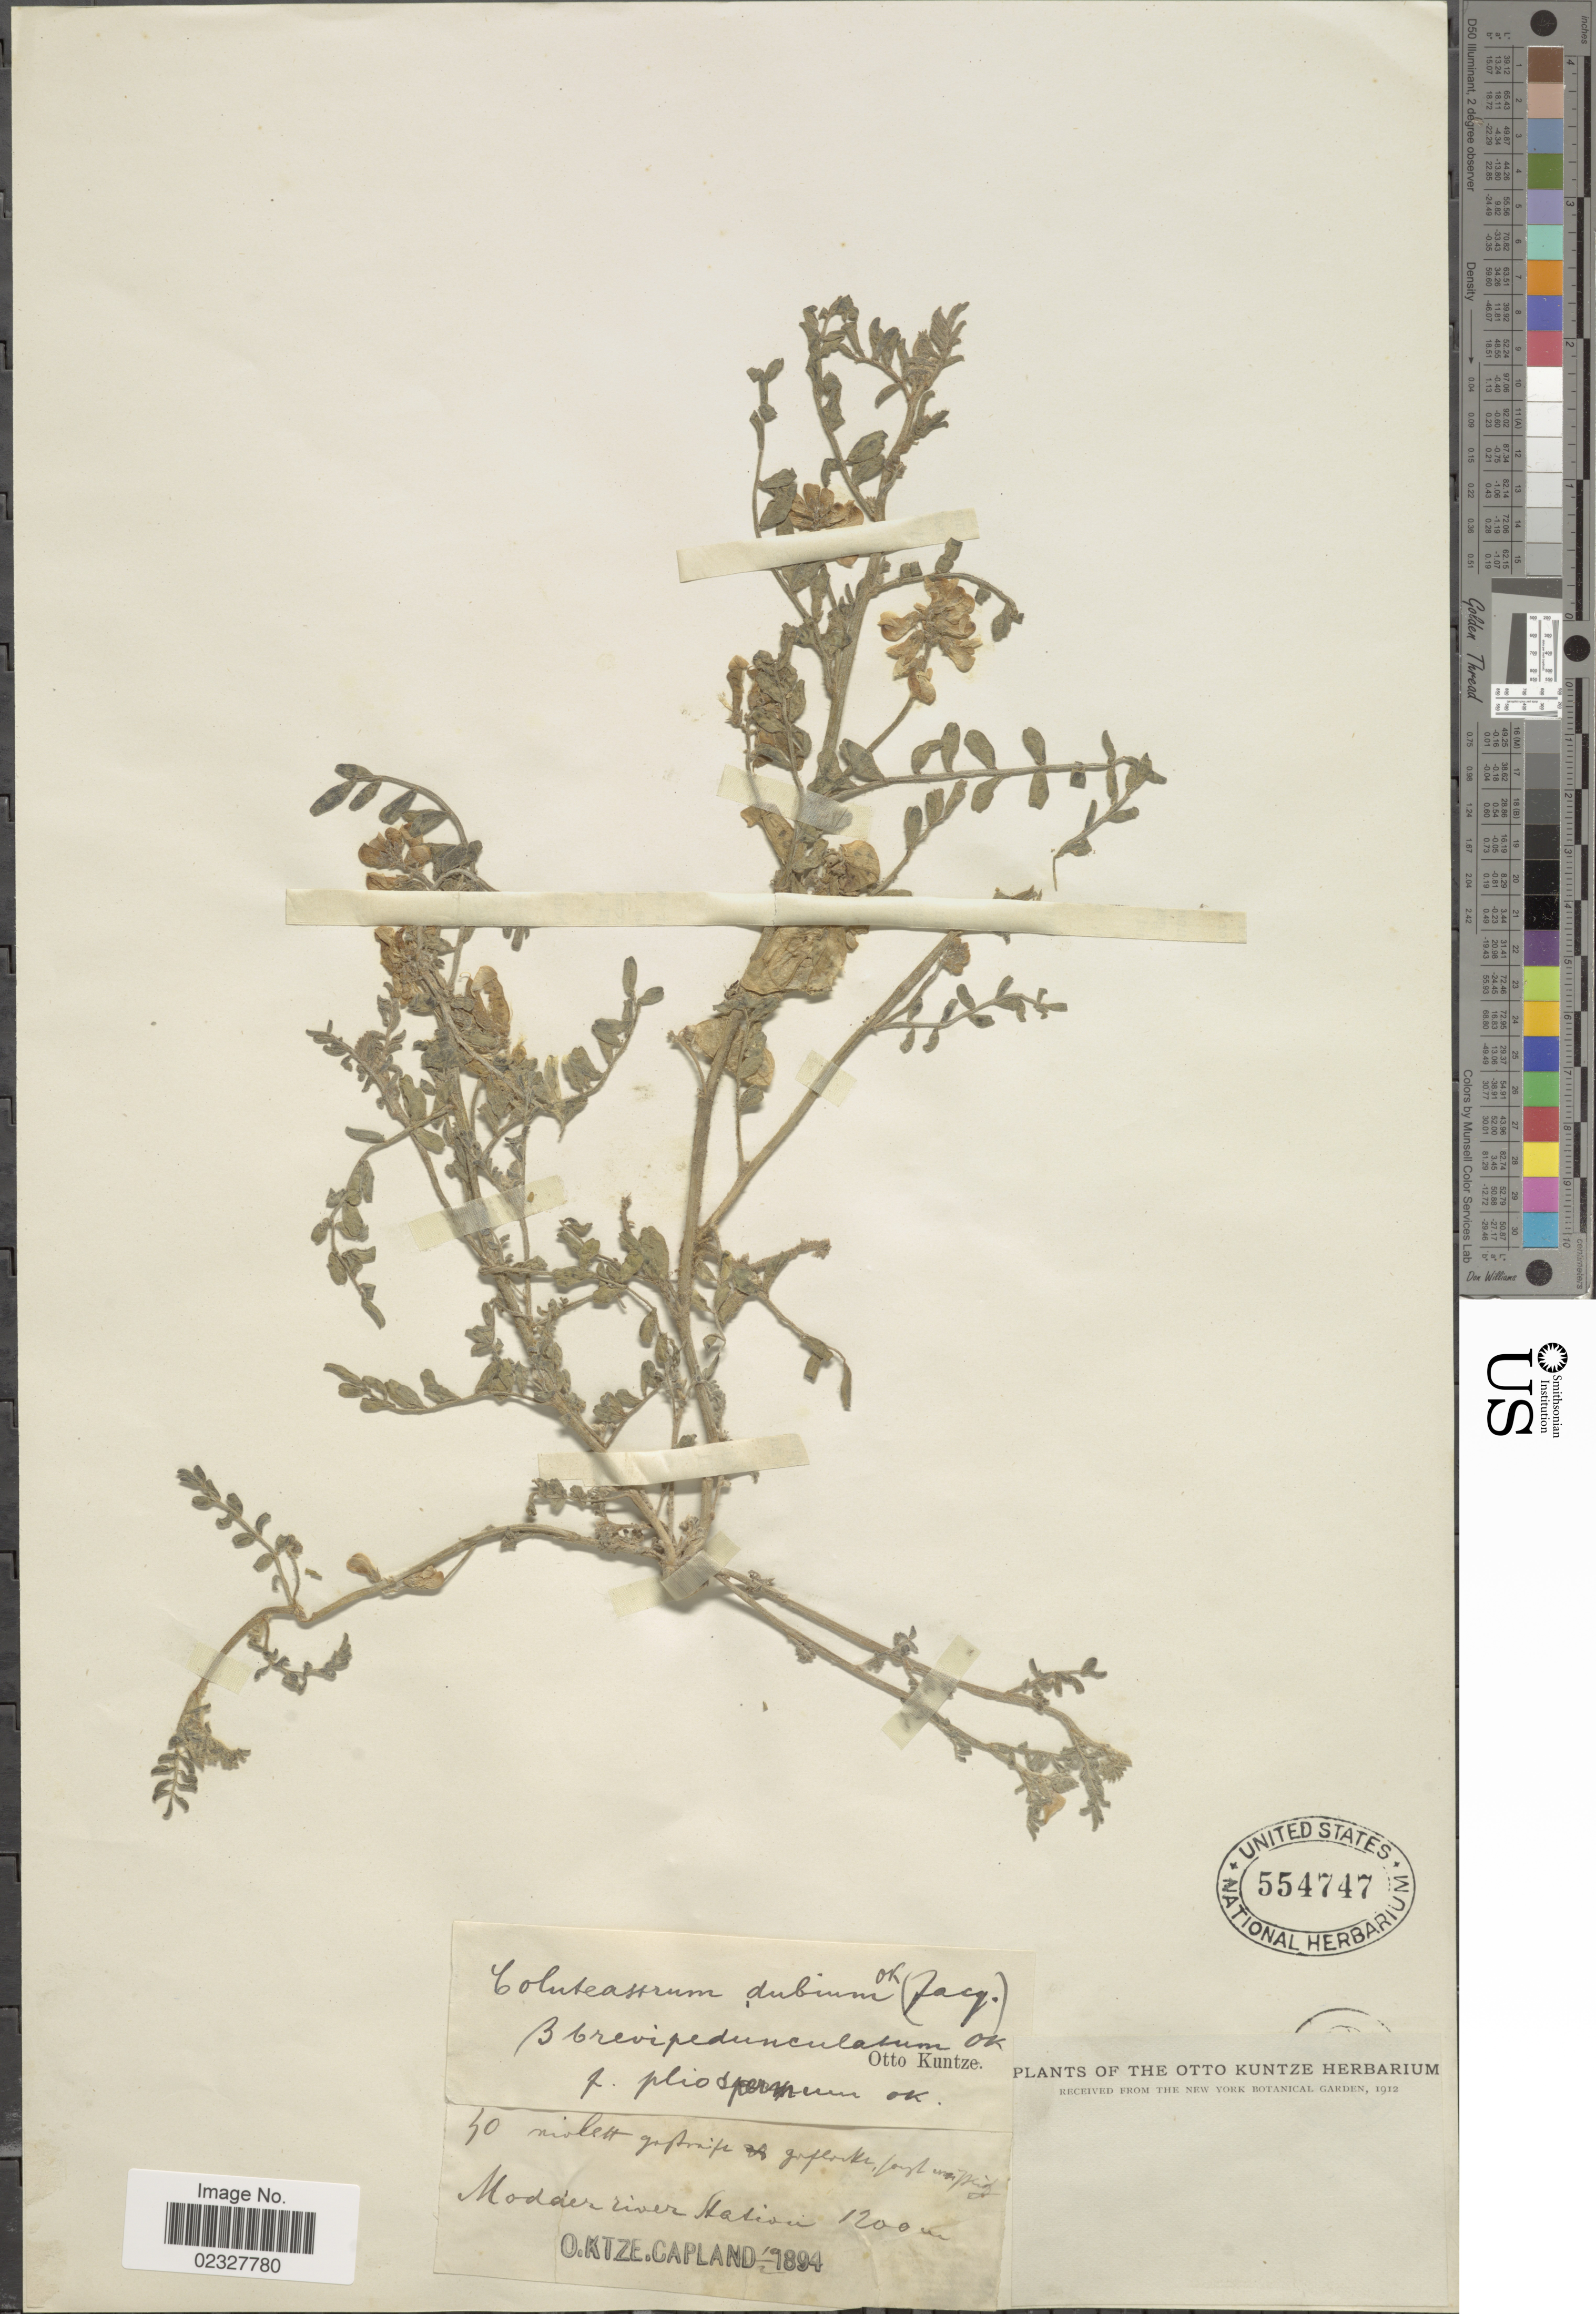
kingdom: Plantae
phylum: Tracheophyta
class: Magnoliopsida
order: Fabales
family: Fabaceae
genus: Lessertia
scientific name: Lessertia diffusa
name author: R. Br.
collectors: C.E.O. Kuntze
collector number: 40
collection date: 1894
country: South Africa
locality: Modder river station.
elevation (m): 1200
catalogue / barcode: US 554747